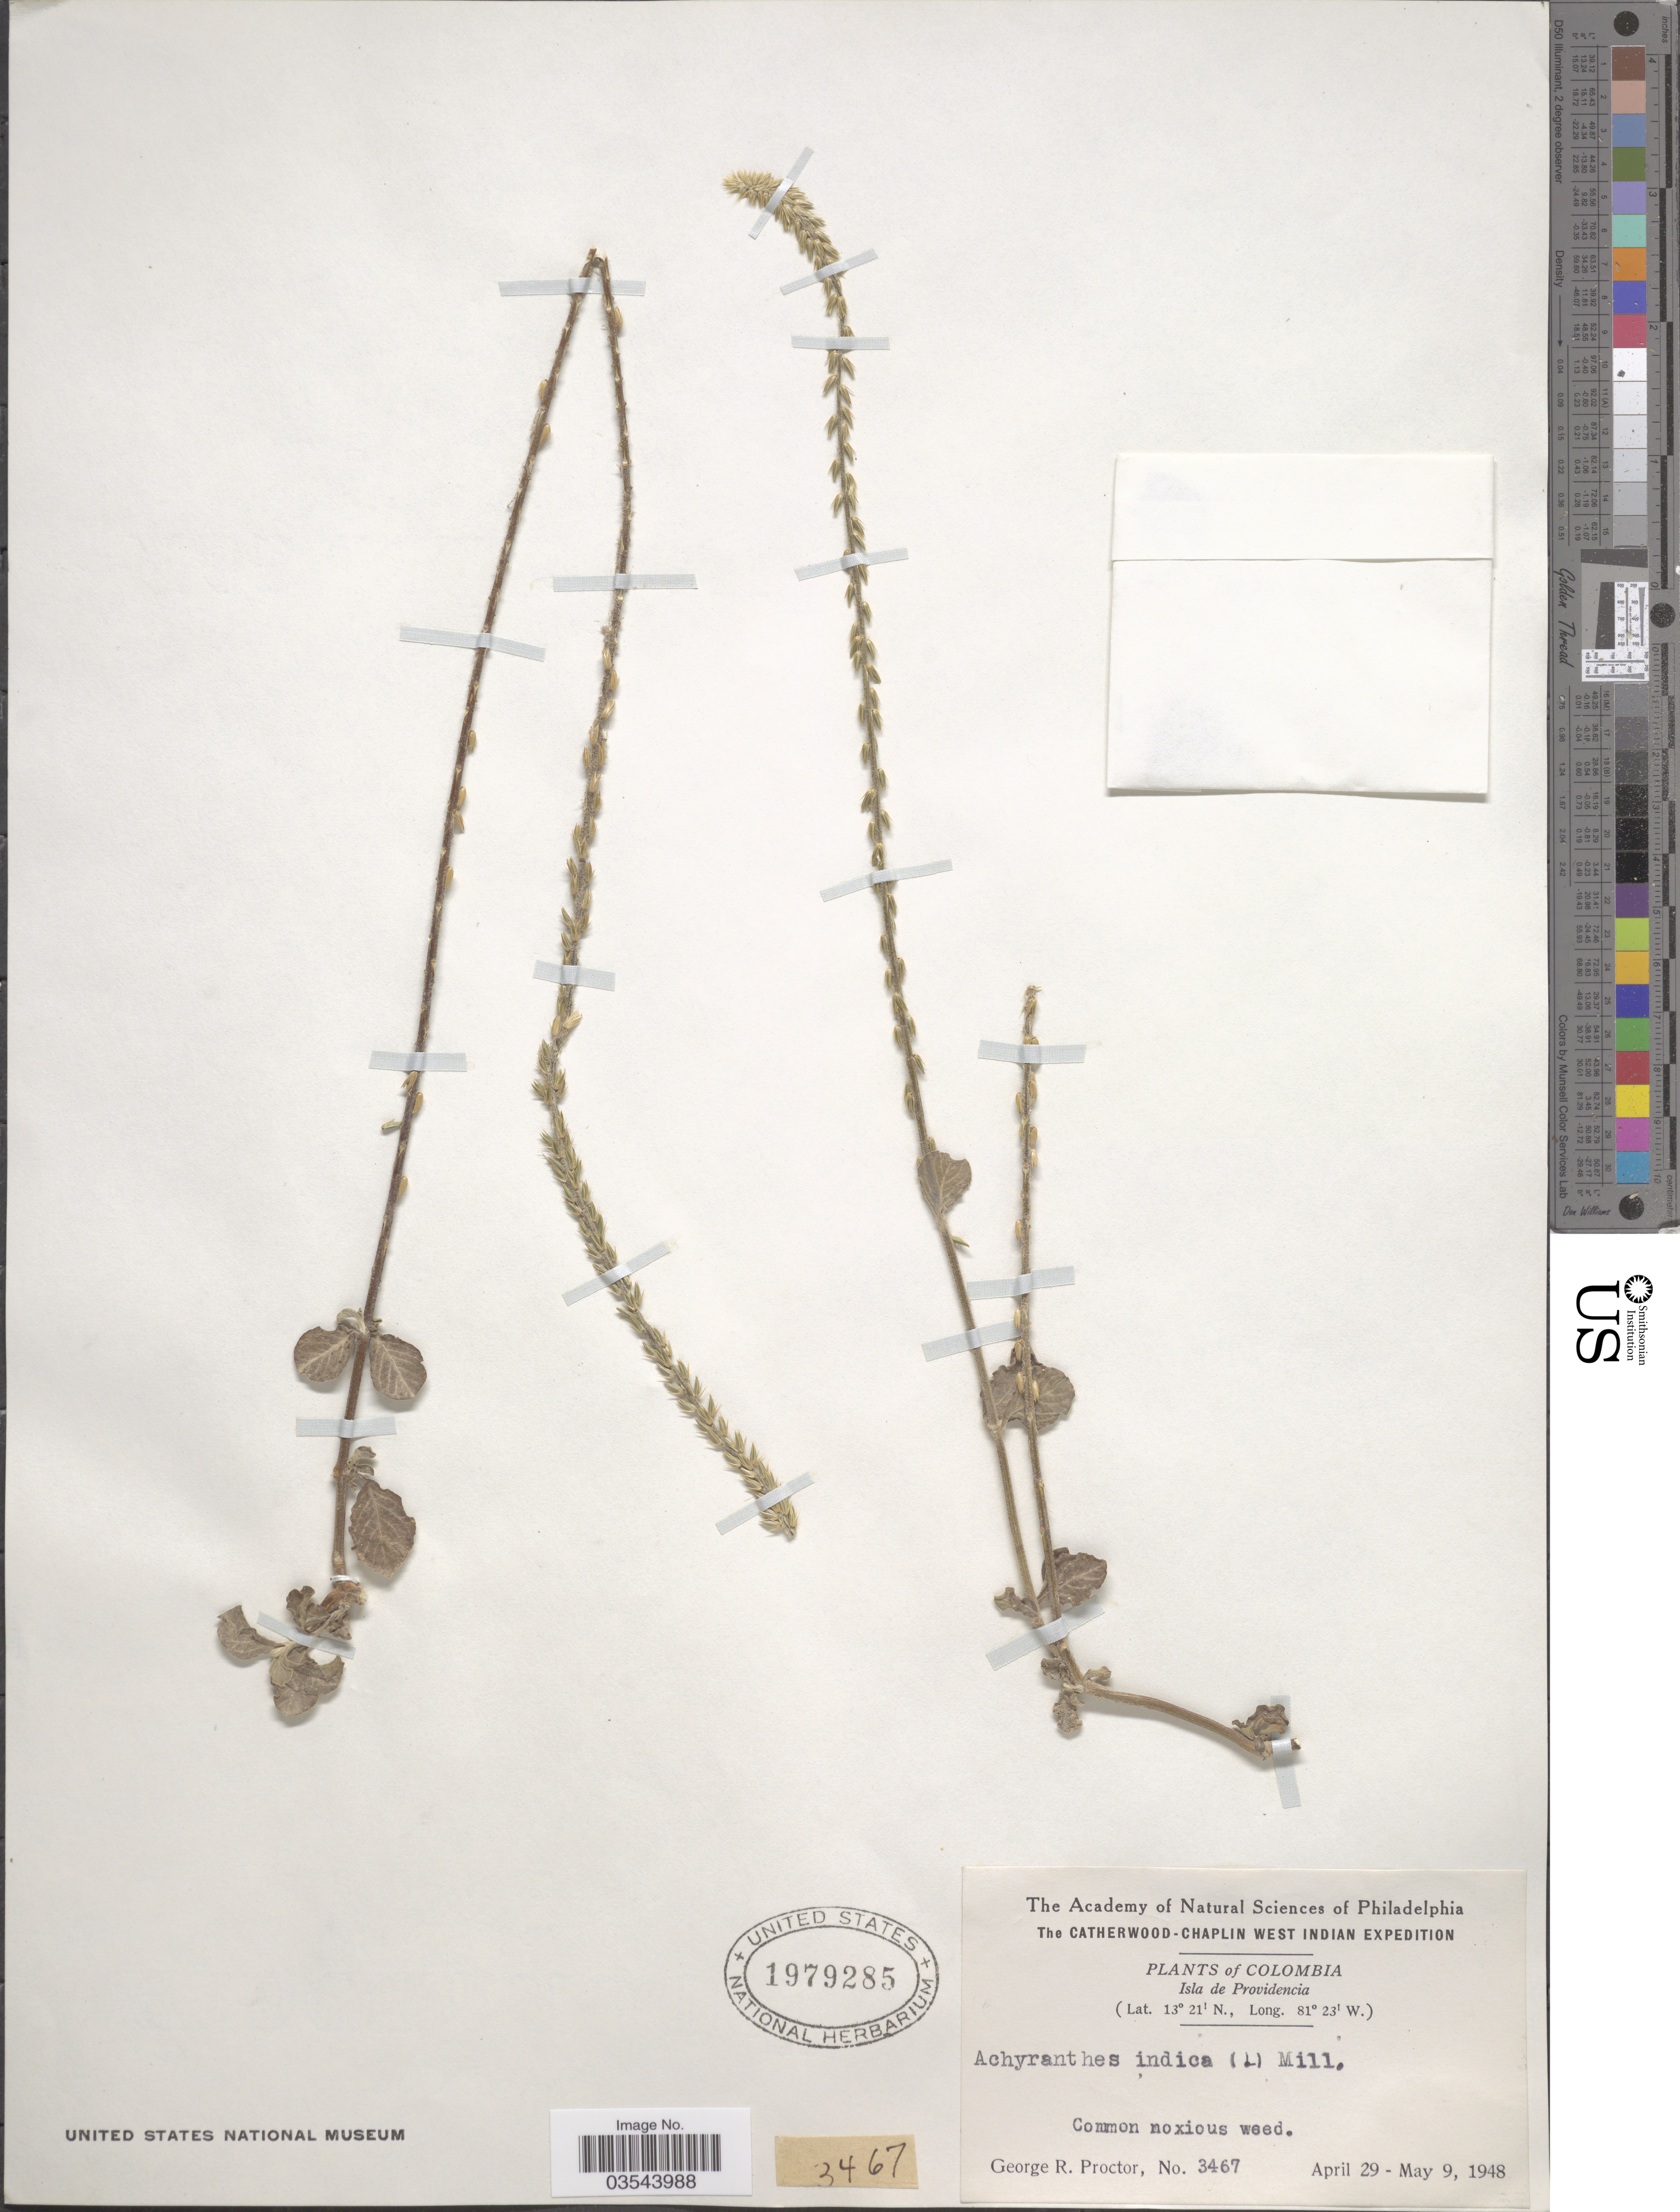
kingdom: Plantae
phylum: Tracheophyta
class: Magnoliopsida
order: Caryophyllales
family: Amaranthaceae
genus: Achyranthes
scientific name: Achyranthes indica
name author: (L.) Mill.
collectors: G. Proctor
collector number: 3467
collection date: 1948-04-29/1948-05-09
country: Colombia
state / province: San Andres y Providencia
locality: Isla de Providencia.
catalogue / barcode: US 1979285